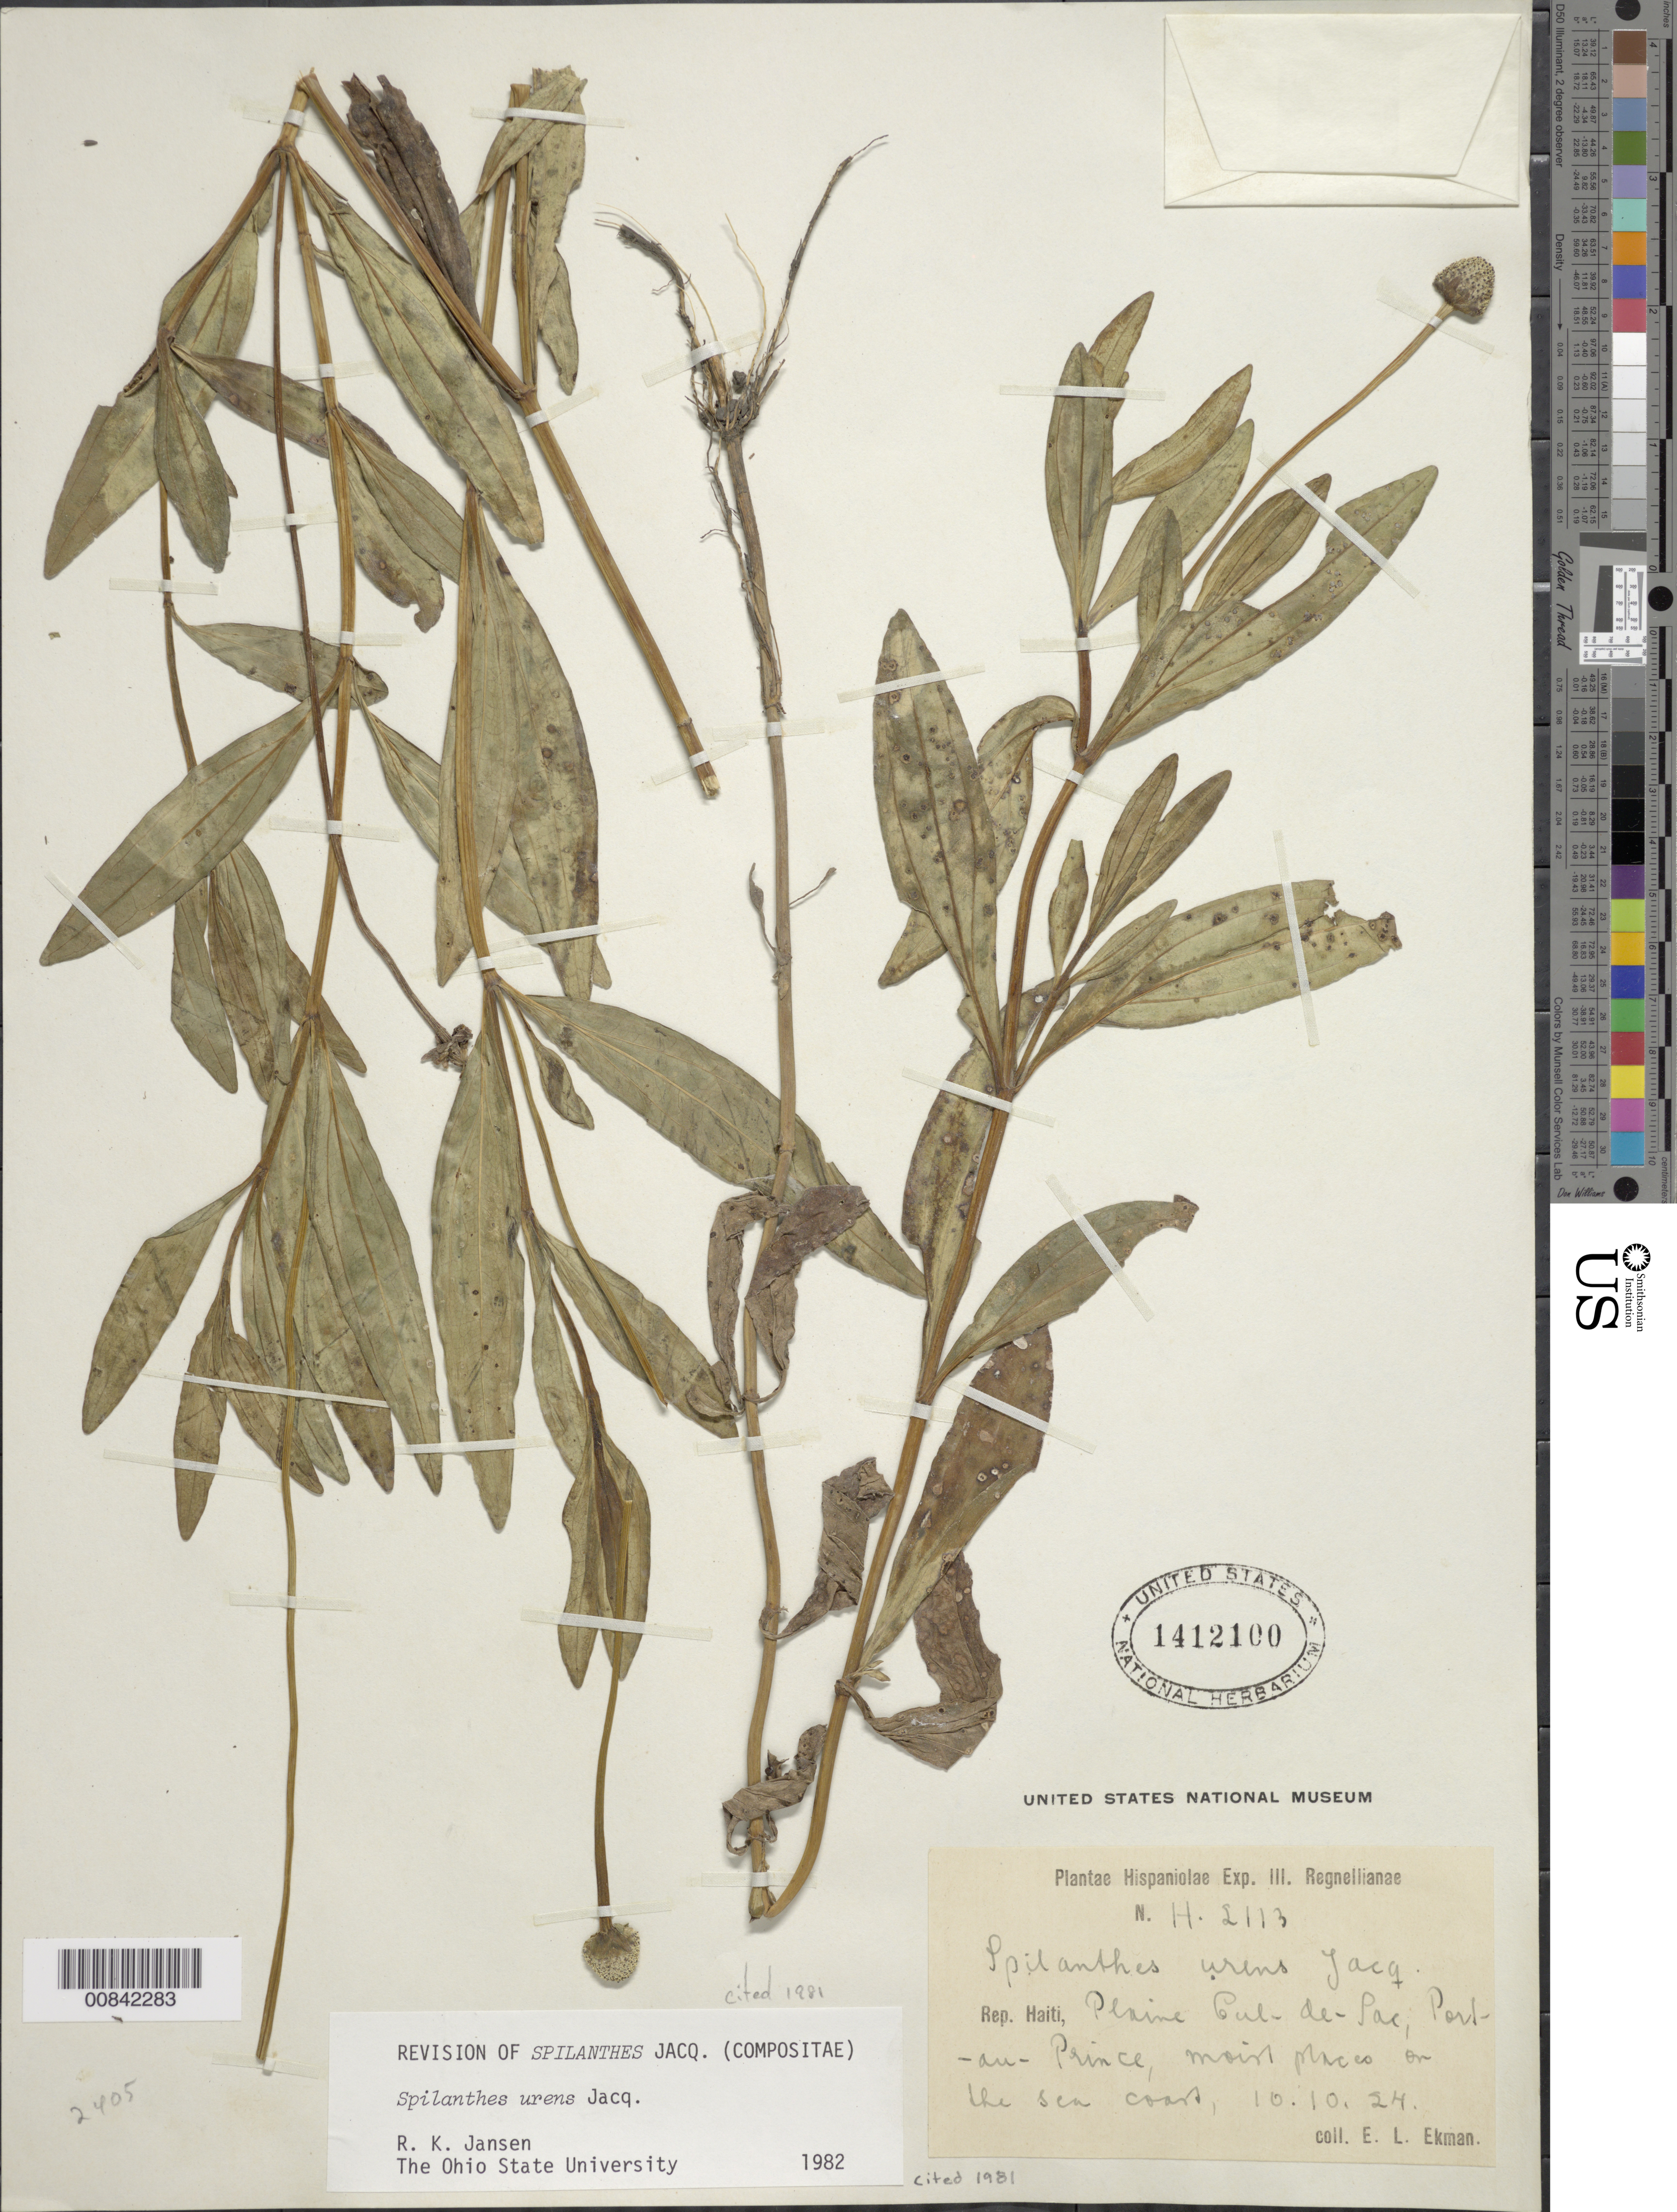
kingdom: Plantae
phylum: Tracheophyta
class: Magnoliopsida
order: Asterales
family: Asteraceae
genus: Spilanthes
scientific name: Spilanthes urens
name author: Jacq.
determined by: Jansen, R. K.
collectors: E. L. Ekman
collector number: H 2113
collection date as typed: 10 Oct 1924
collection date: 1924-10-10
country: Haiti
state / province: Ouest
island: Hispaniola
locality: Plaine Culd-de-Sac, Port-au-Prince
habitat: Moist places on sea coast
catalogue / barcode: US 1412100